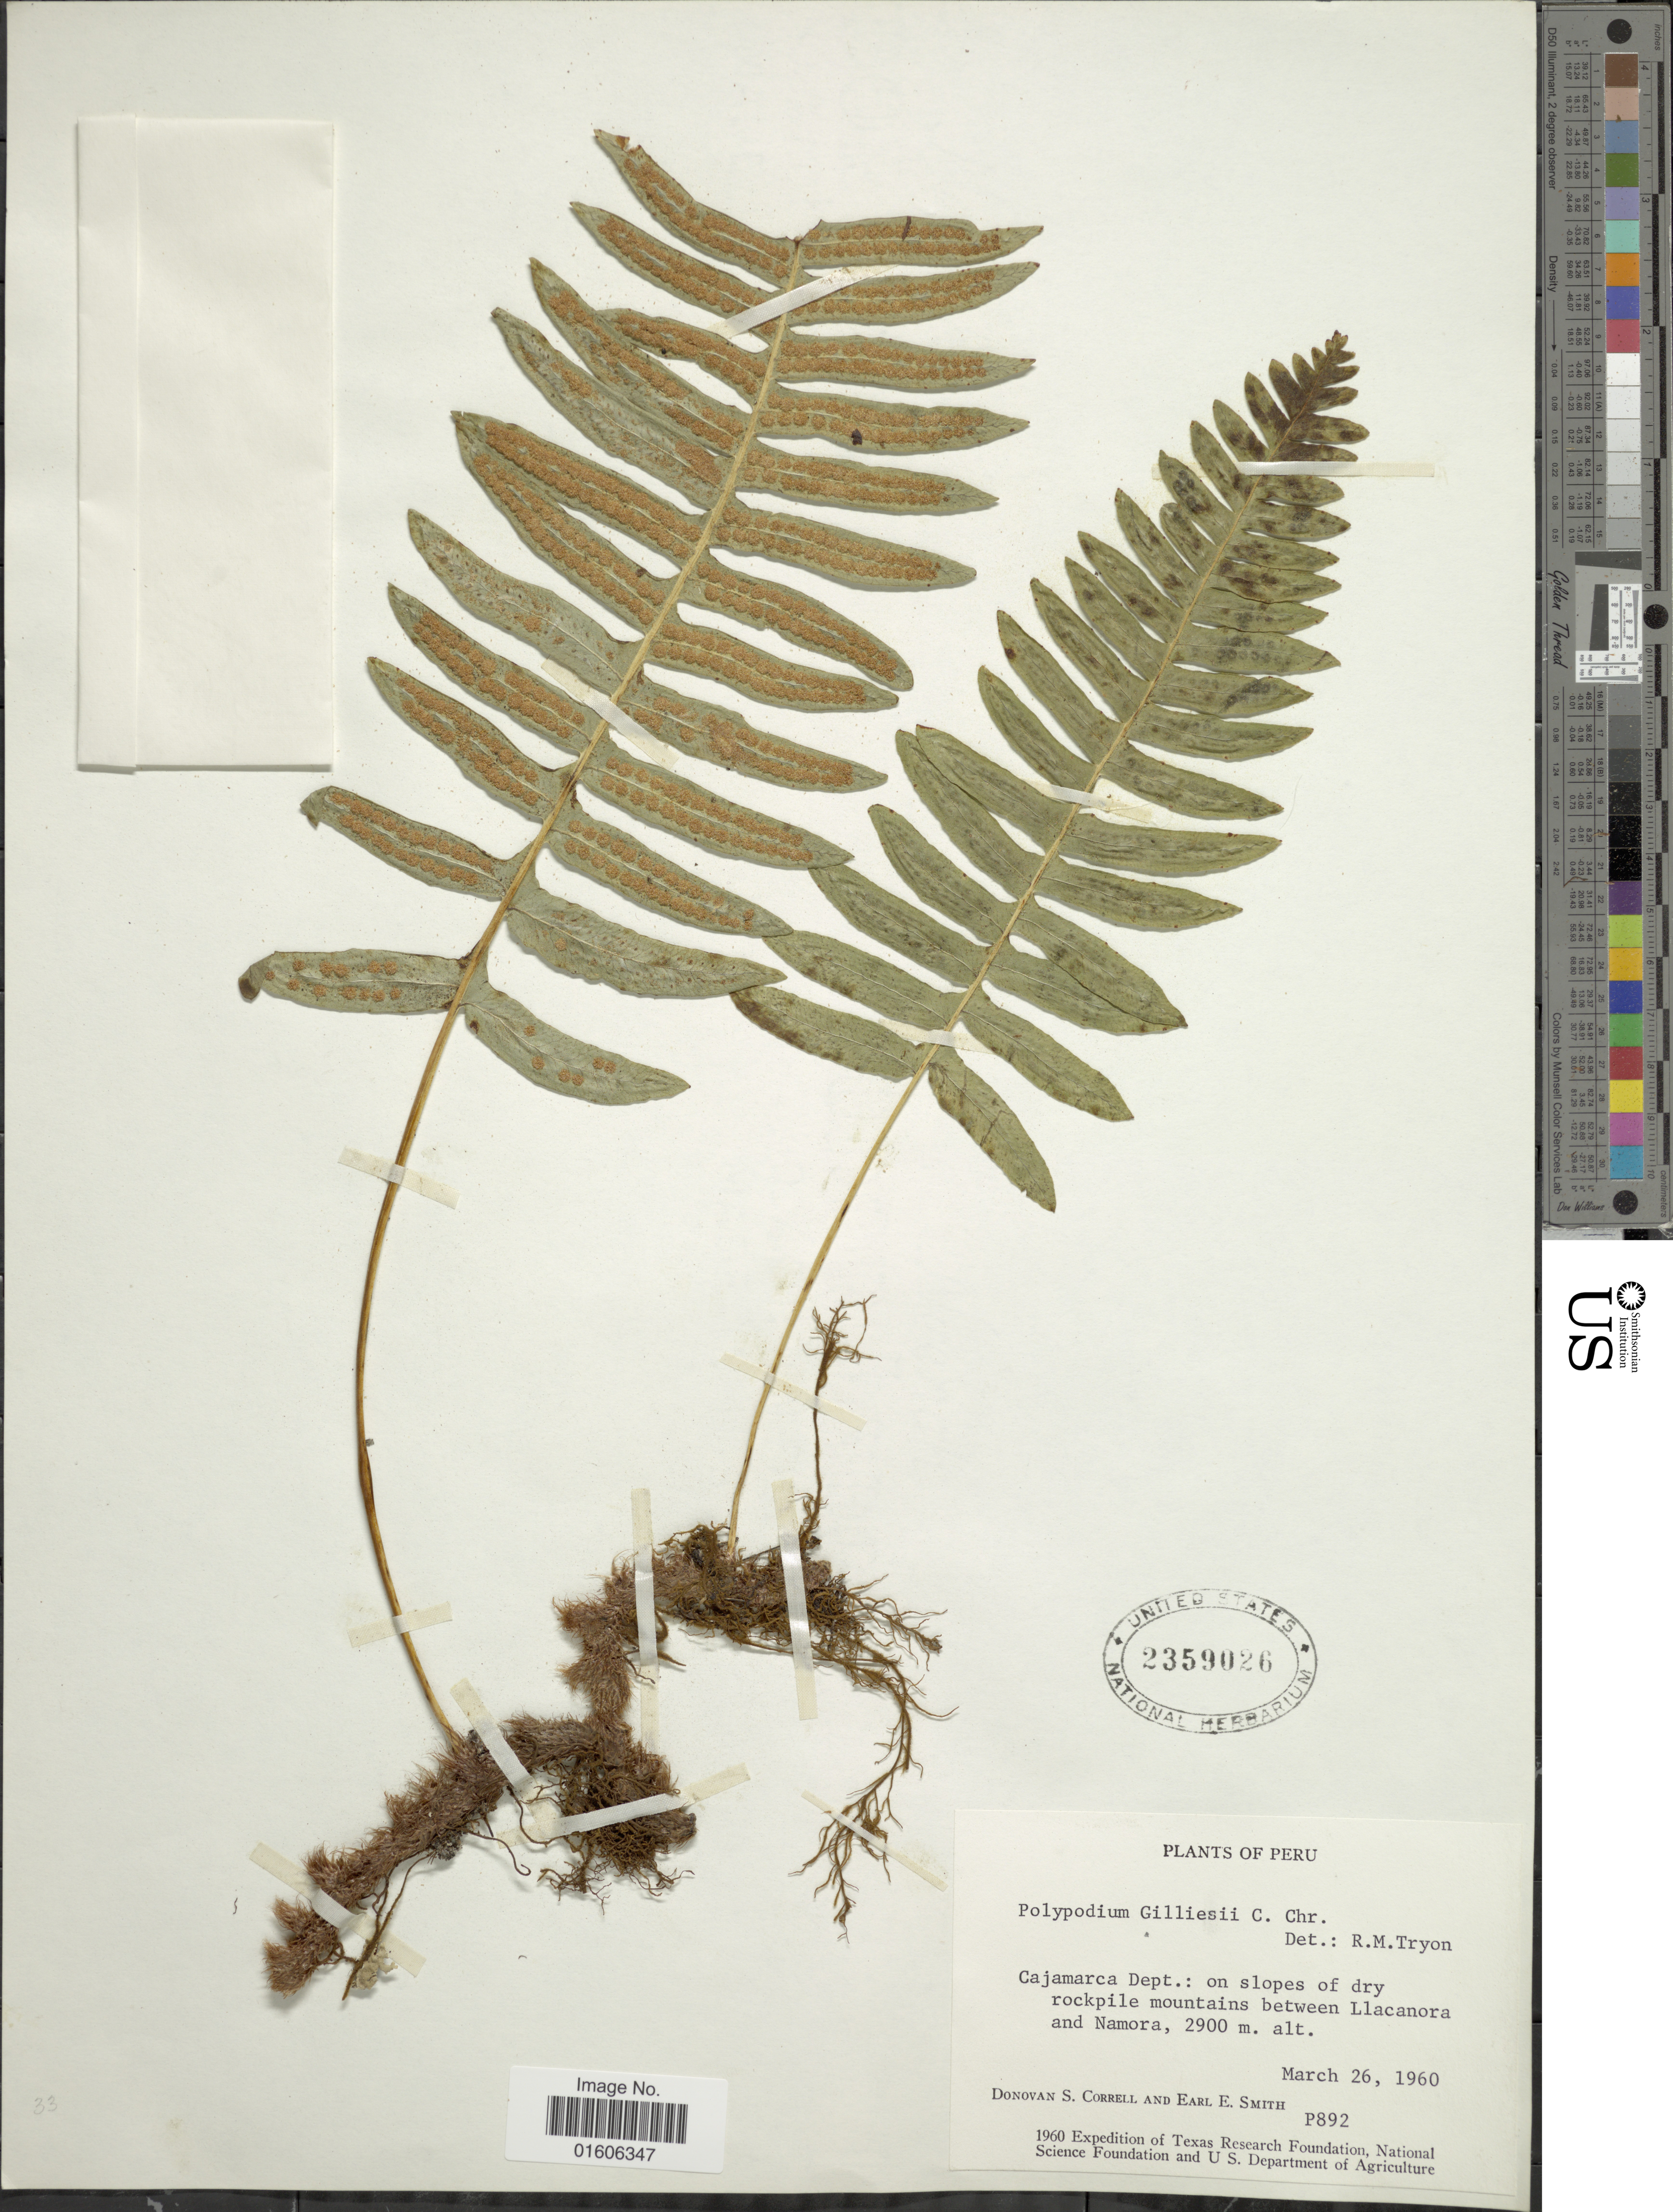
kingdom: Plantae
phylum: Tracheophyta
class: Polypodiopsida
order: Polypodiales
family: Polypodiaceae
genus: Serpocaulon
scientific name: Serpocaulon gilliesii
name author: (C. Chr.) A.R. Sm.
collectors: D. S. Correll & E. E. Smith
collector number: P892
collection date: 1960-03-26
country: Peru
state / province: Cajamarca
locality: Cajamarca Dept.: on slopes of dry rockpile mountains between Llacanora and Namora.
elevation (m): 2900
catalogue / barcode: US 2359026